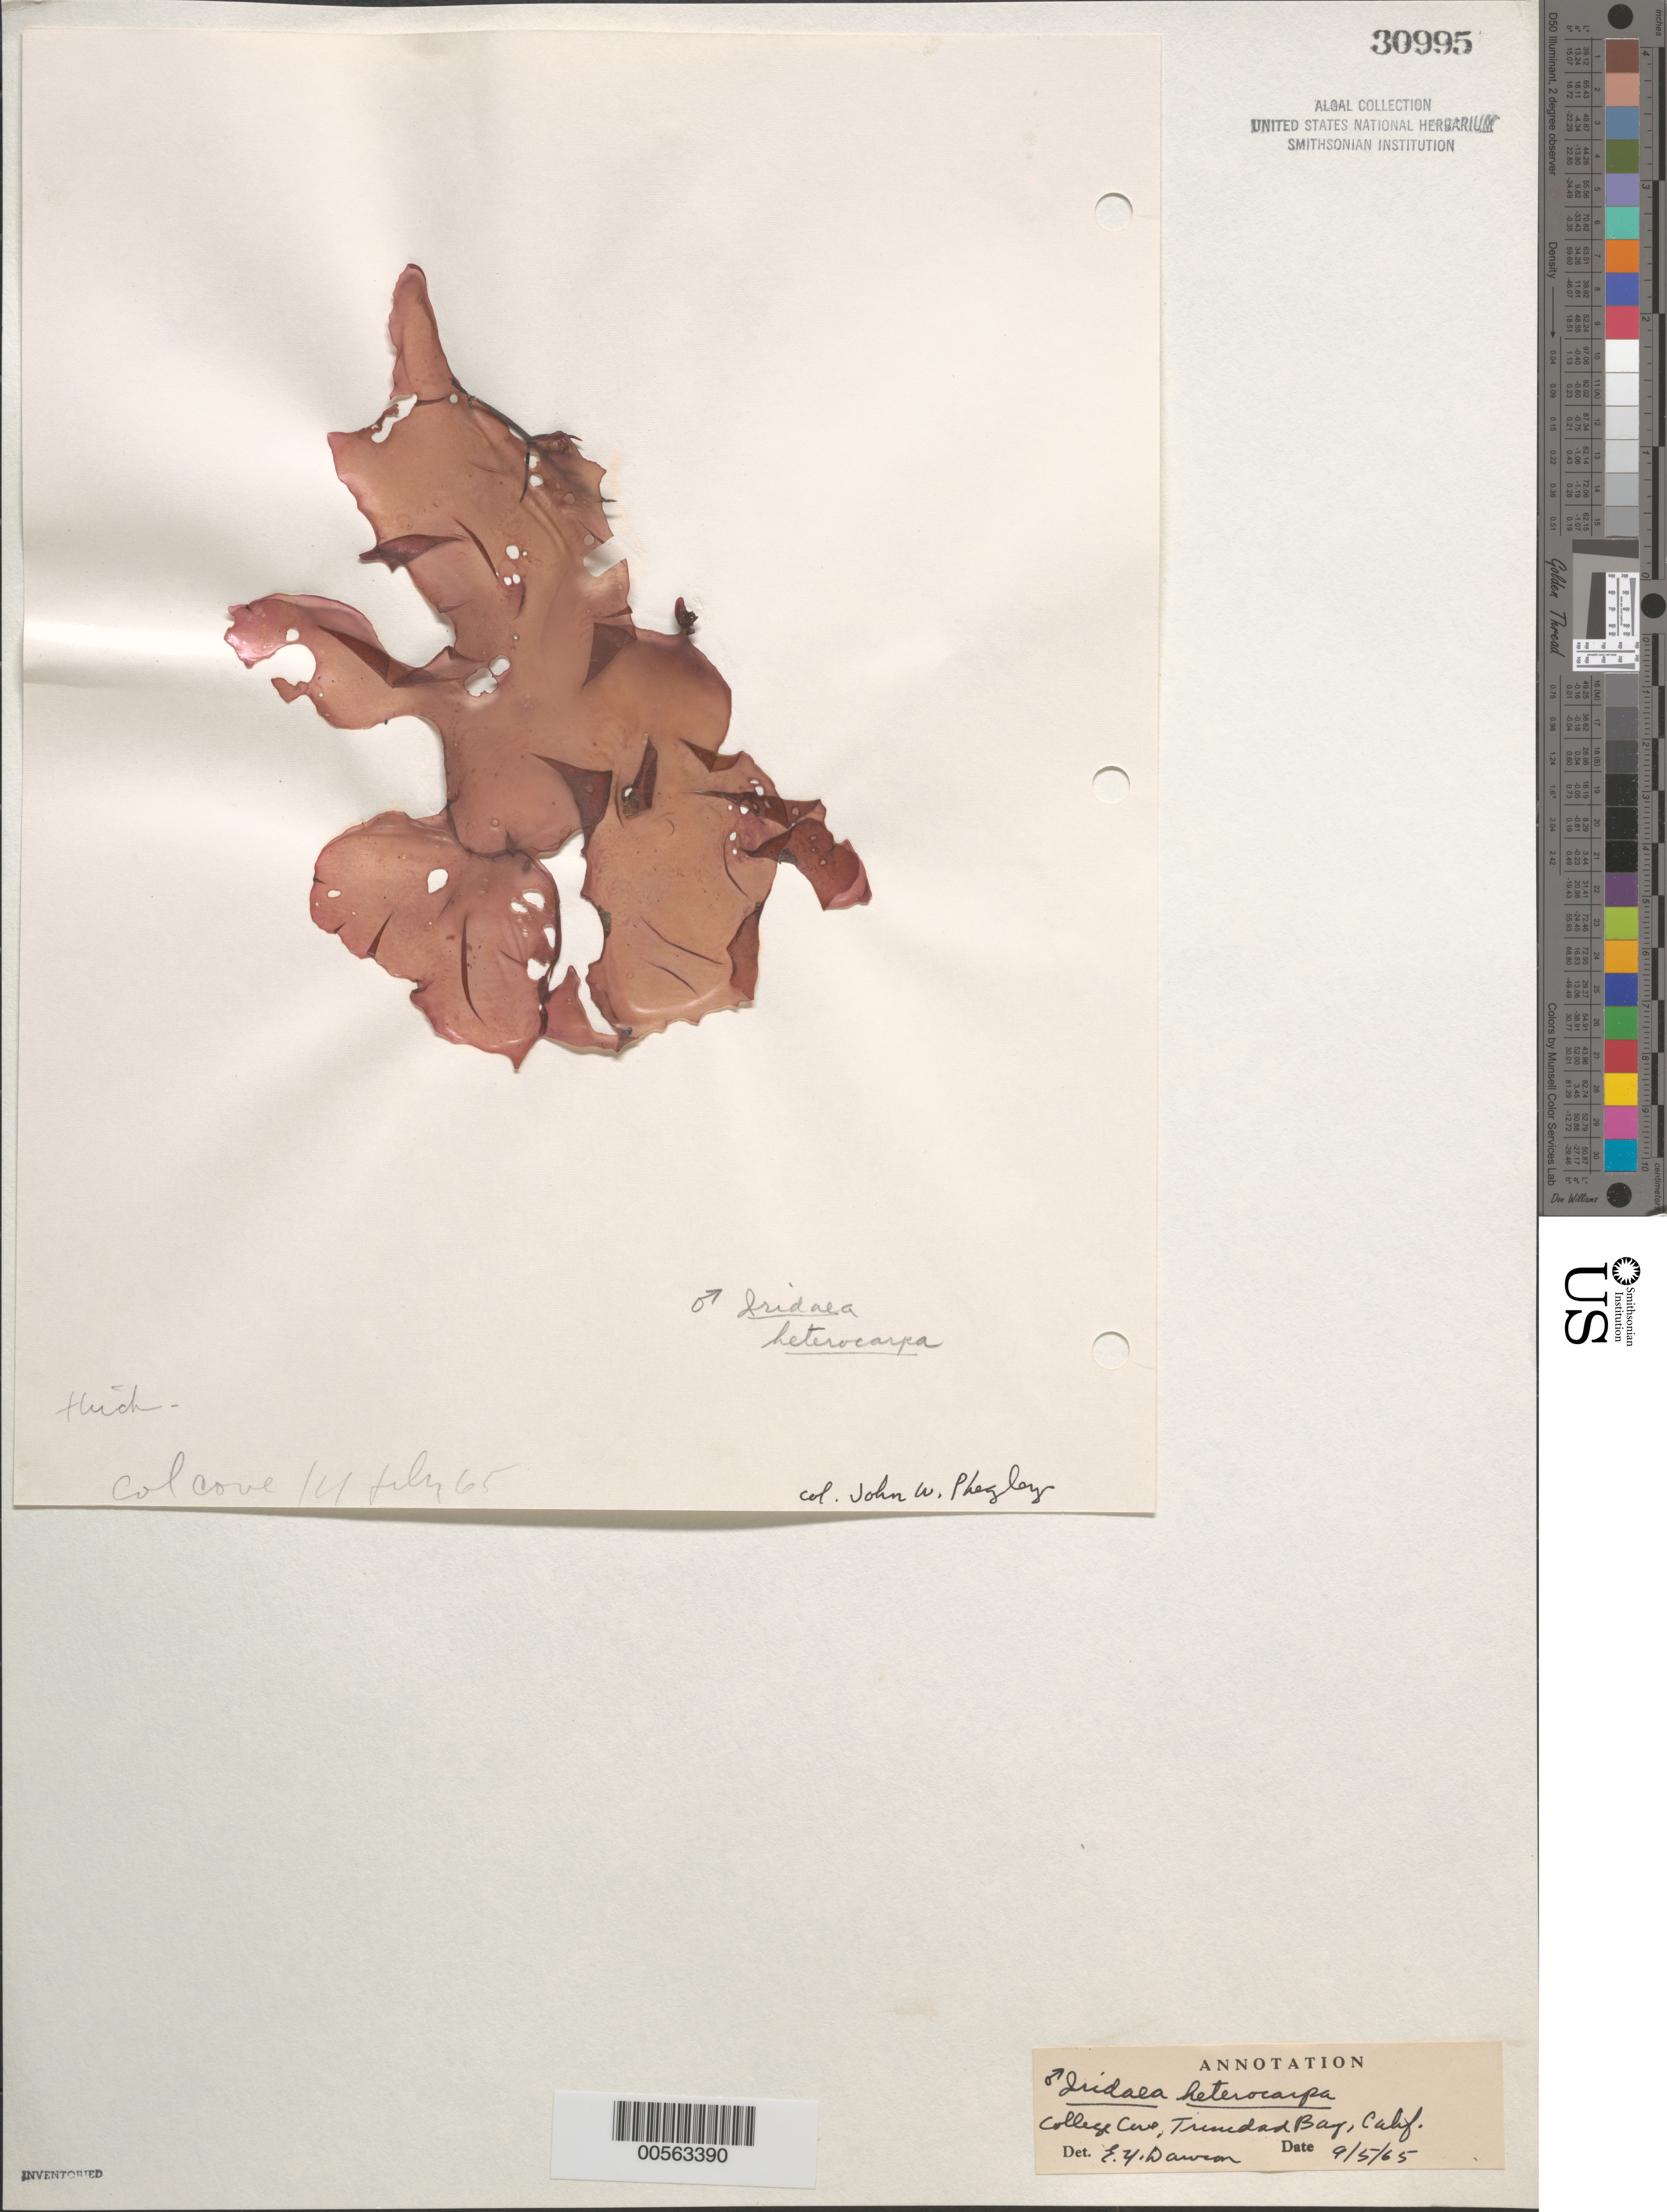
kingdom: Plantae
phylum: Rhodophyta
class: Florideophyceae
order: Gigartinales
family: Gigartinaceae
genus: Chondrus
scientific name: Chondrus crispus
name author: Stackh.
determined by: Algae name updating Project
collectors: J. Phegley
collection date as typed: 14 Jul 1965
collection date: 1965-07-14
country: United States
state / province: California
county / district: Humboldt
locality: College Cove, north of Trinidad Head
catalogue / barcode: US 30995